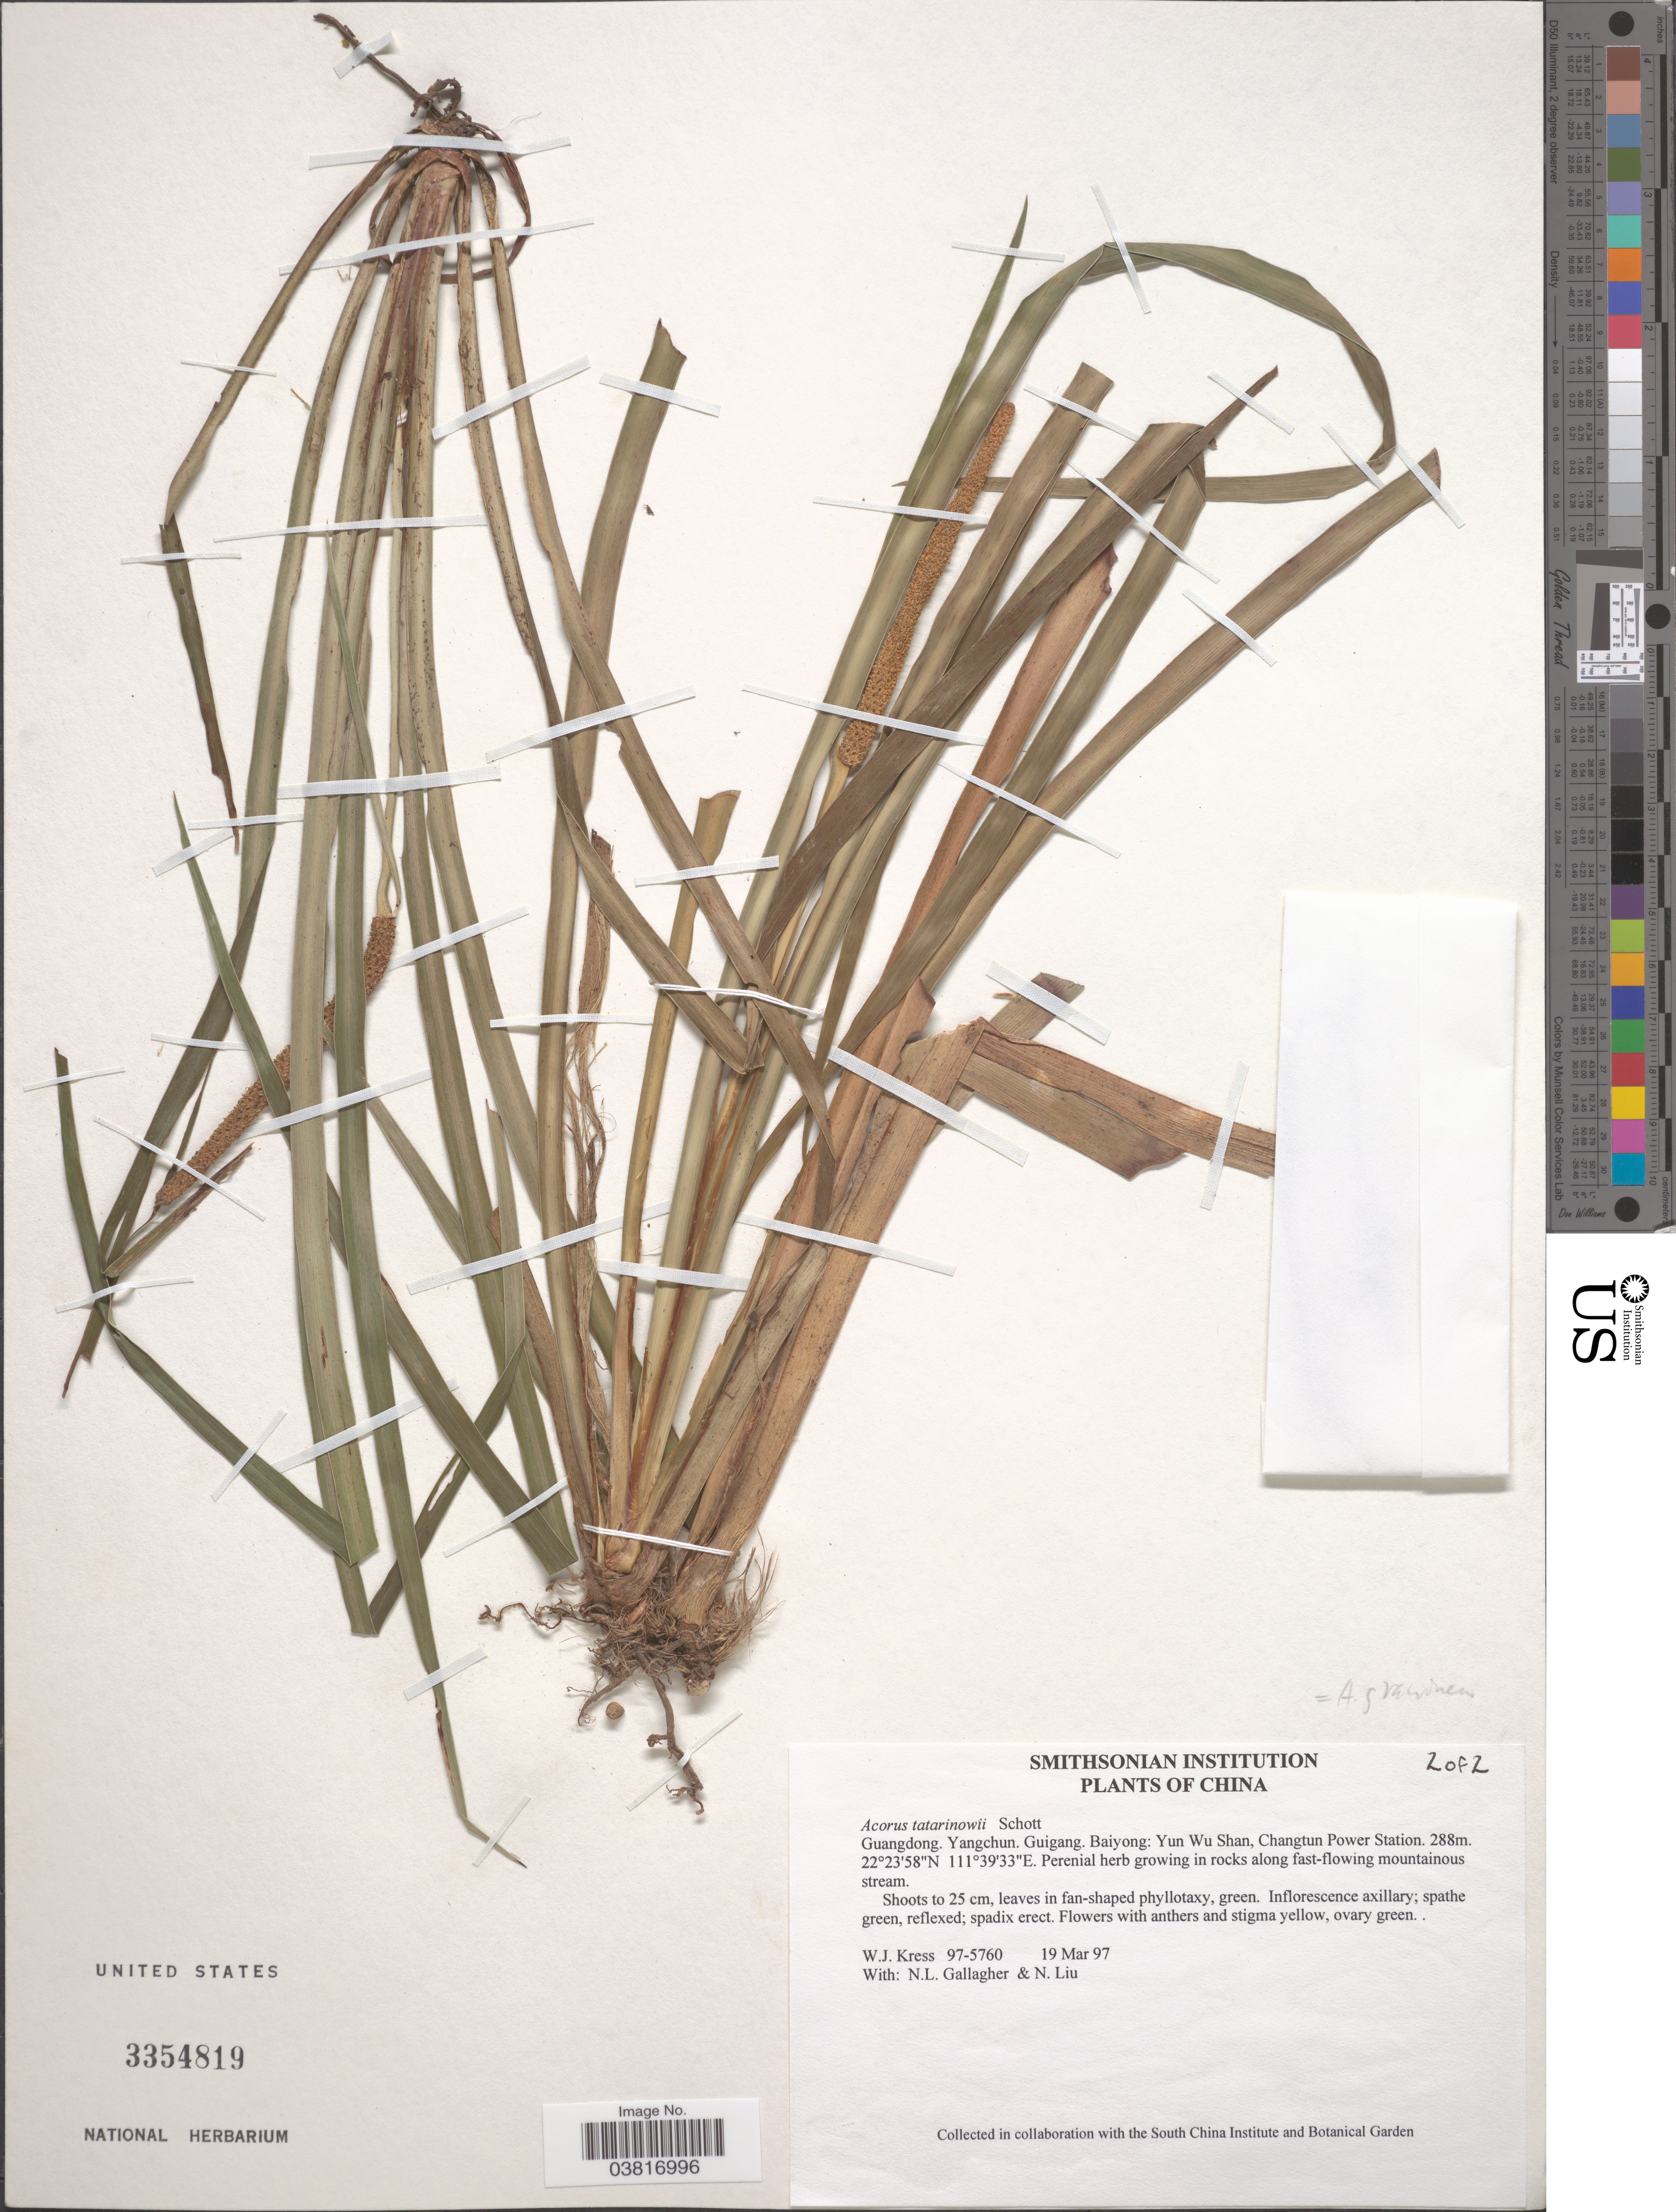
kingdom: Plantae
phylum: Tracheophyta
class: Liliopsida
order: Acorales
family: Acoraceae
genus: Acorus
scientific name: Acorus gramineus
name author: Sol. ex Aiton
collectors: W. J. Kress, N. L. Gallagher & N. Liu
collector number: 97-5760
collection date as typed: Transcribed d/m/y: 19/3/97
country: China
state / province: Guangdong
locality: Yangchun. Guigang. Baiyong: Yun Wu Shan, Changtun Power Station.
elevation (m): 288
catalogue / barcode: US 3354819